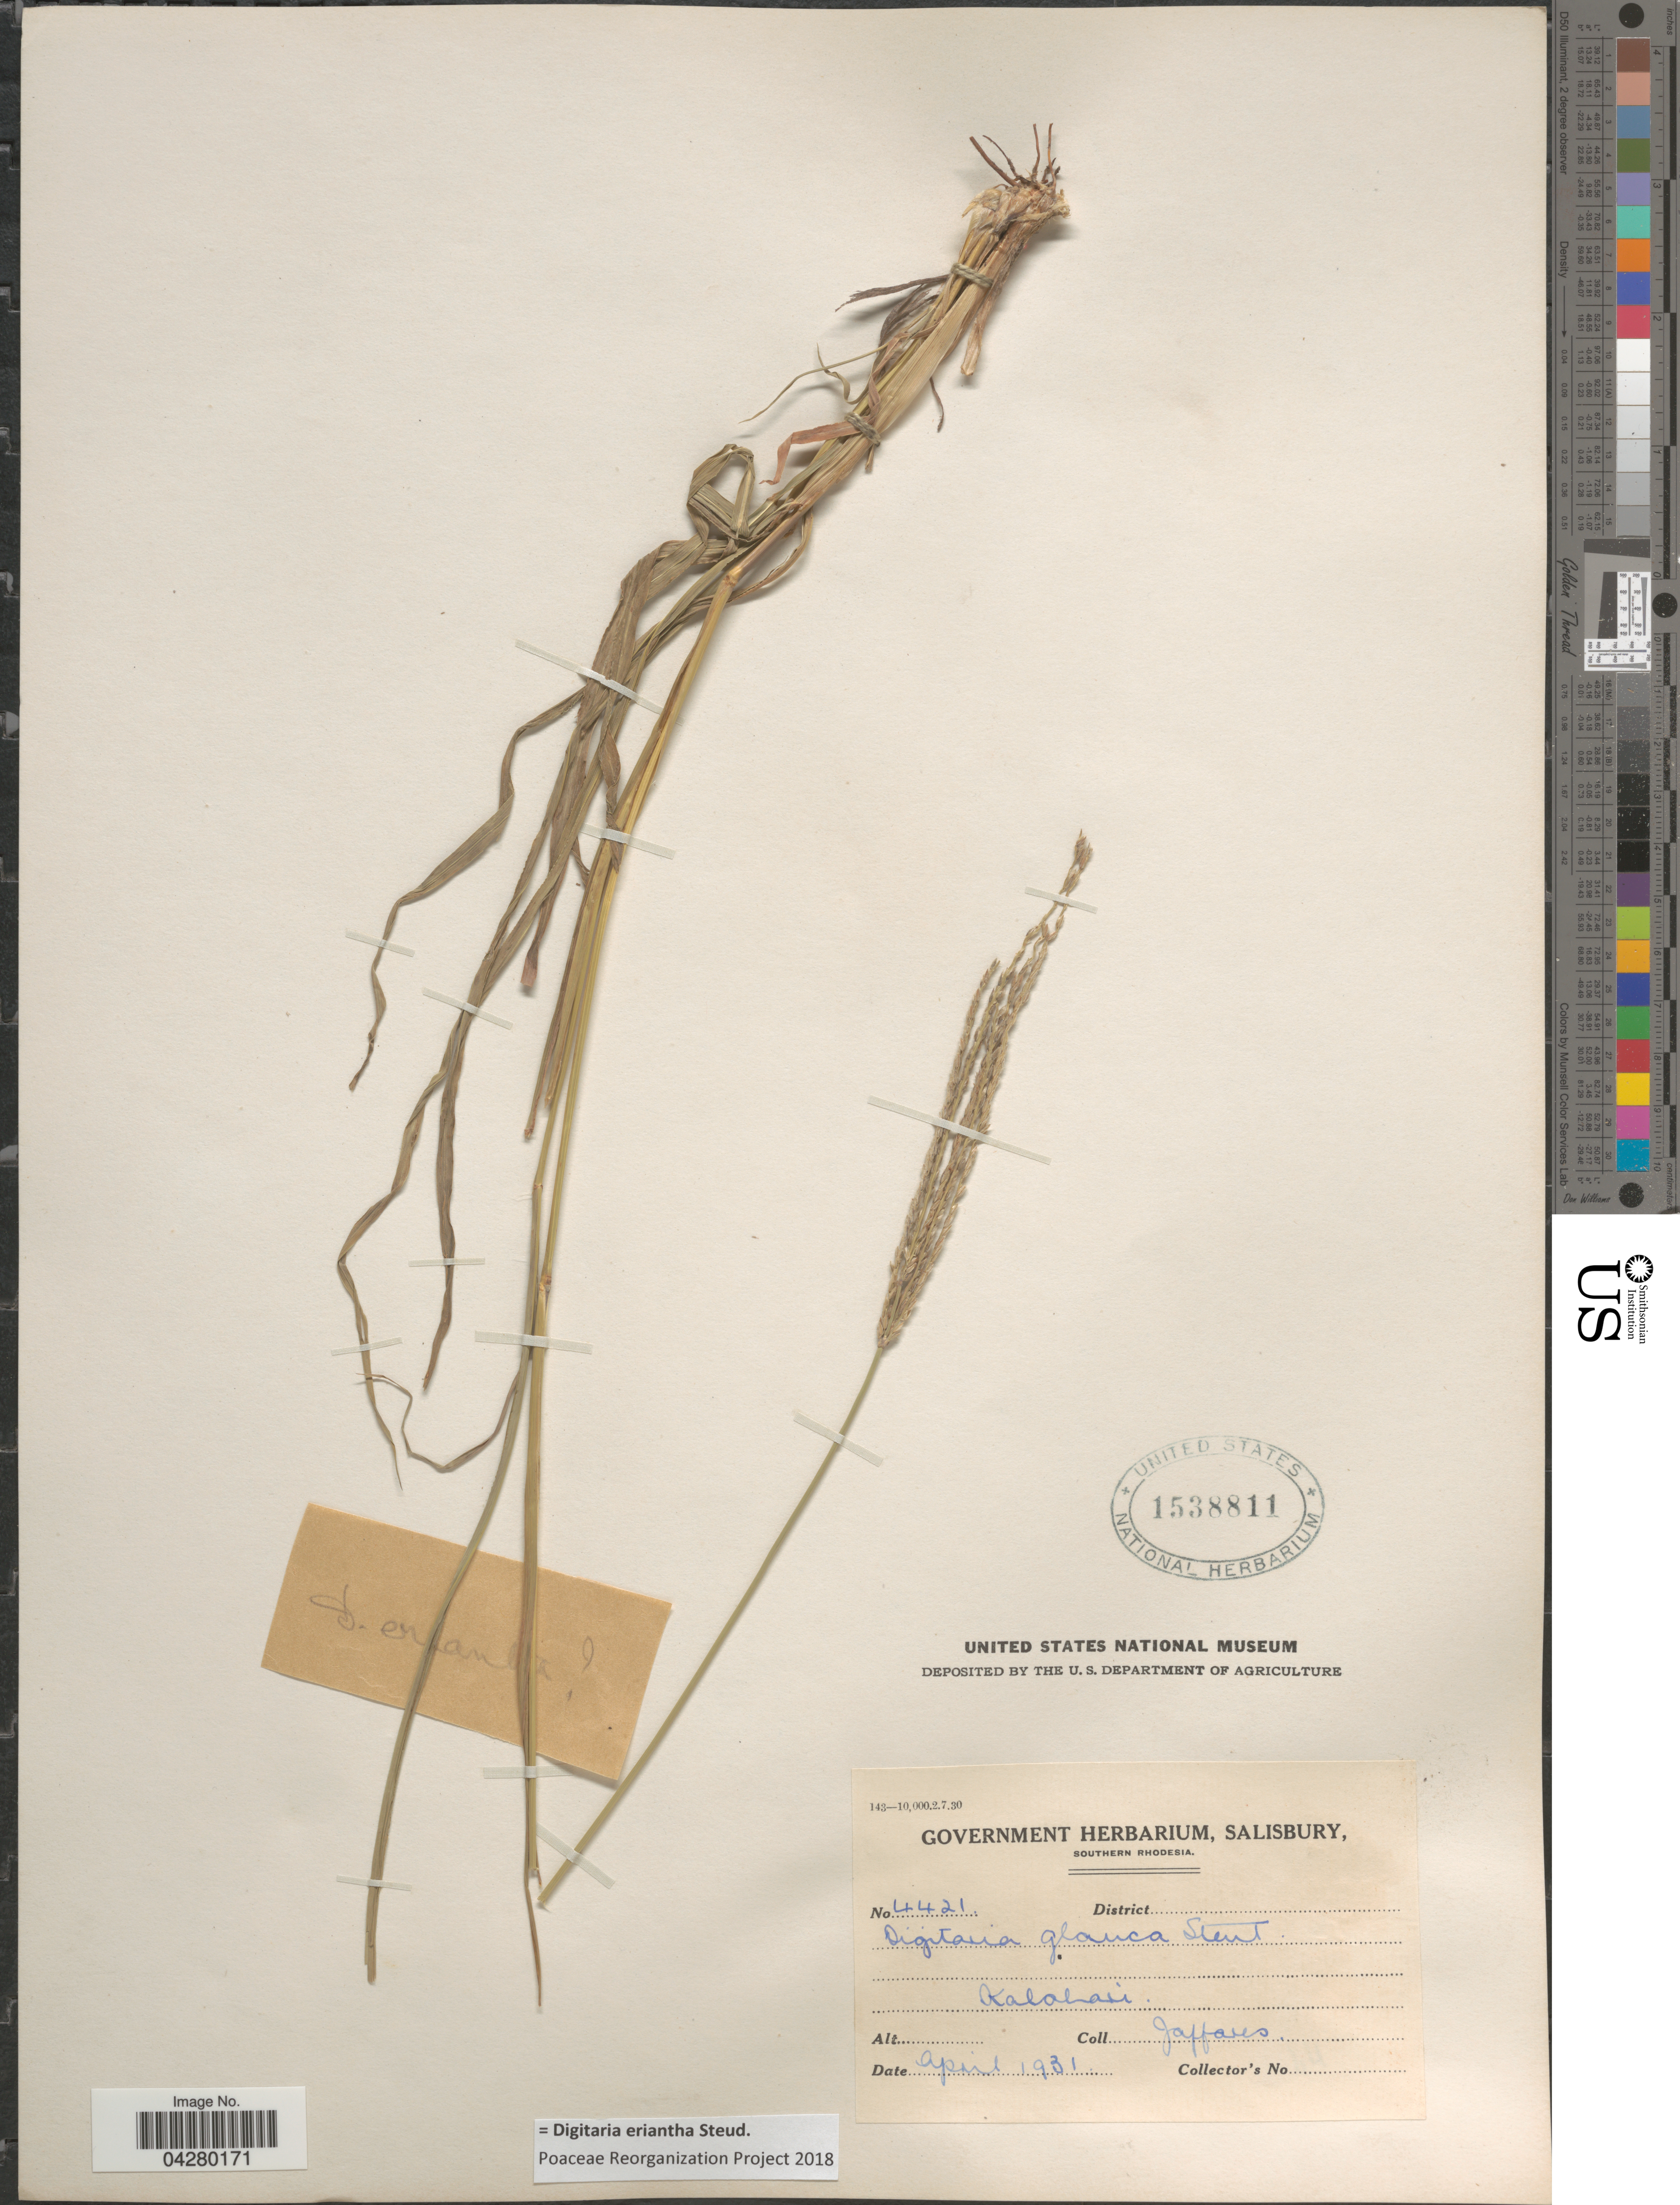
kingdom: Plantae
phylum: Tracheophyta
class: Liliopsida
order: Poales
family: Poaceae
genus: Digitaria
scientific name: Digitaria eriantha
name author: Steud.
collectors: Jaffares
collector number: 4421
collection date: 1931-04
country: Zimbabwe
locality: Southern Rhodesia. Kalahari.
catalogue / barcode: US 1538811